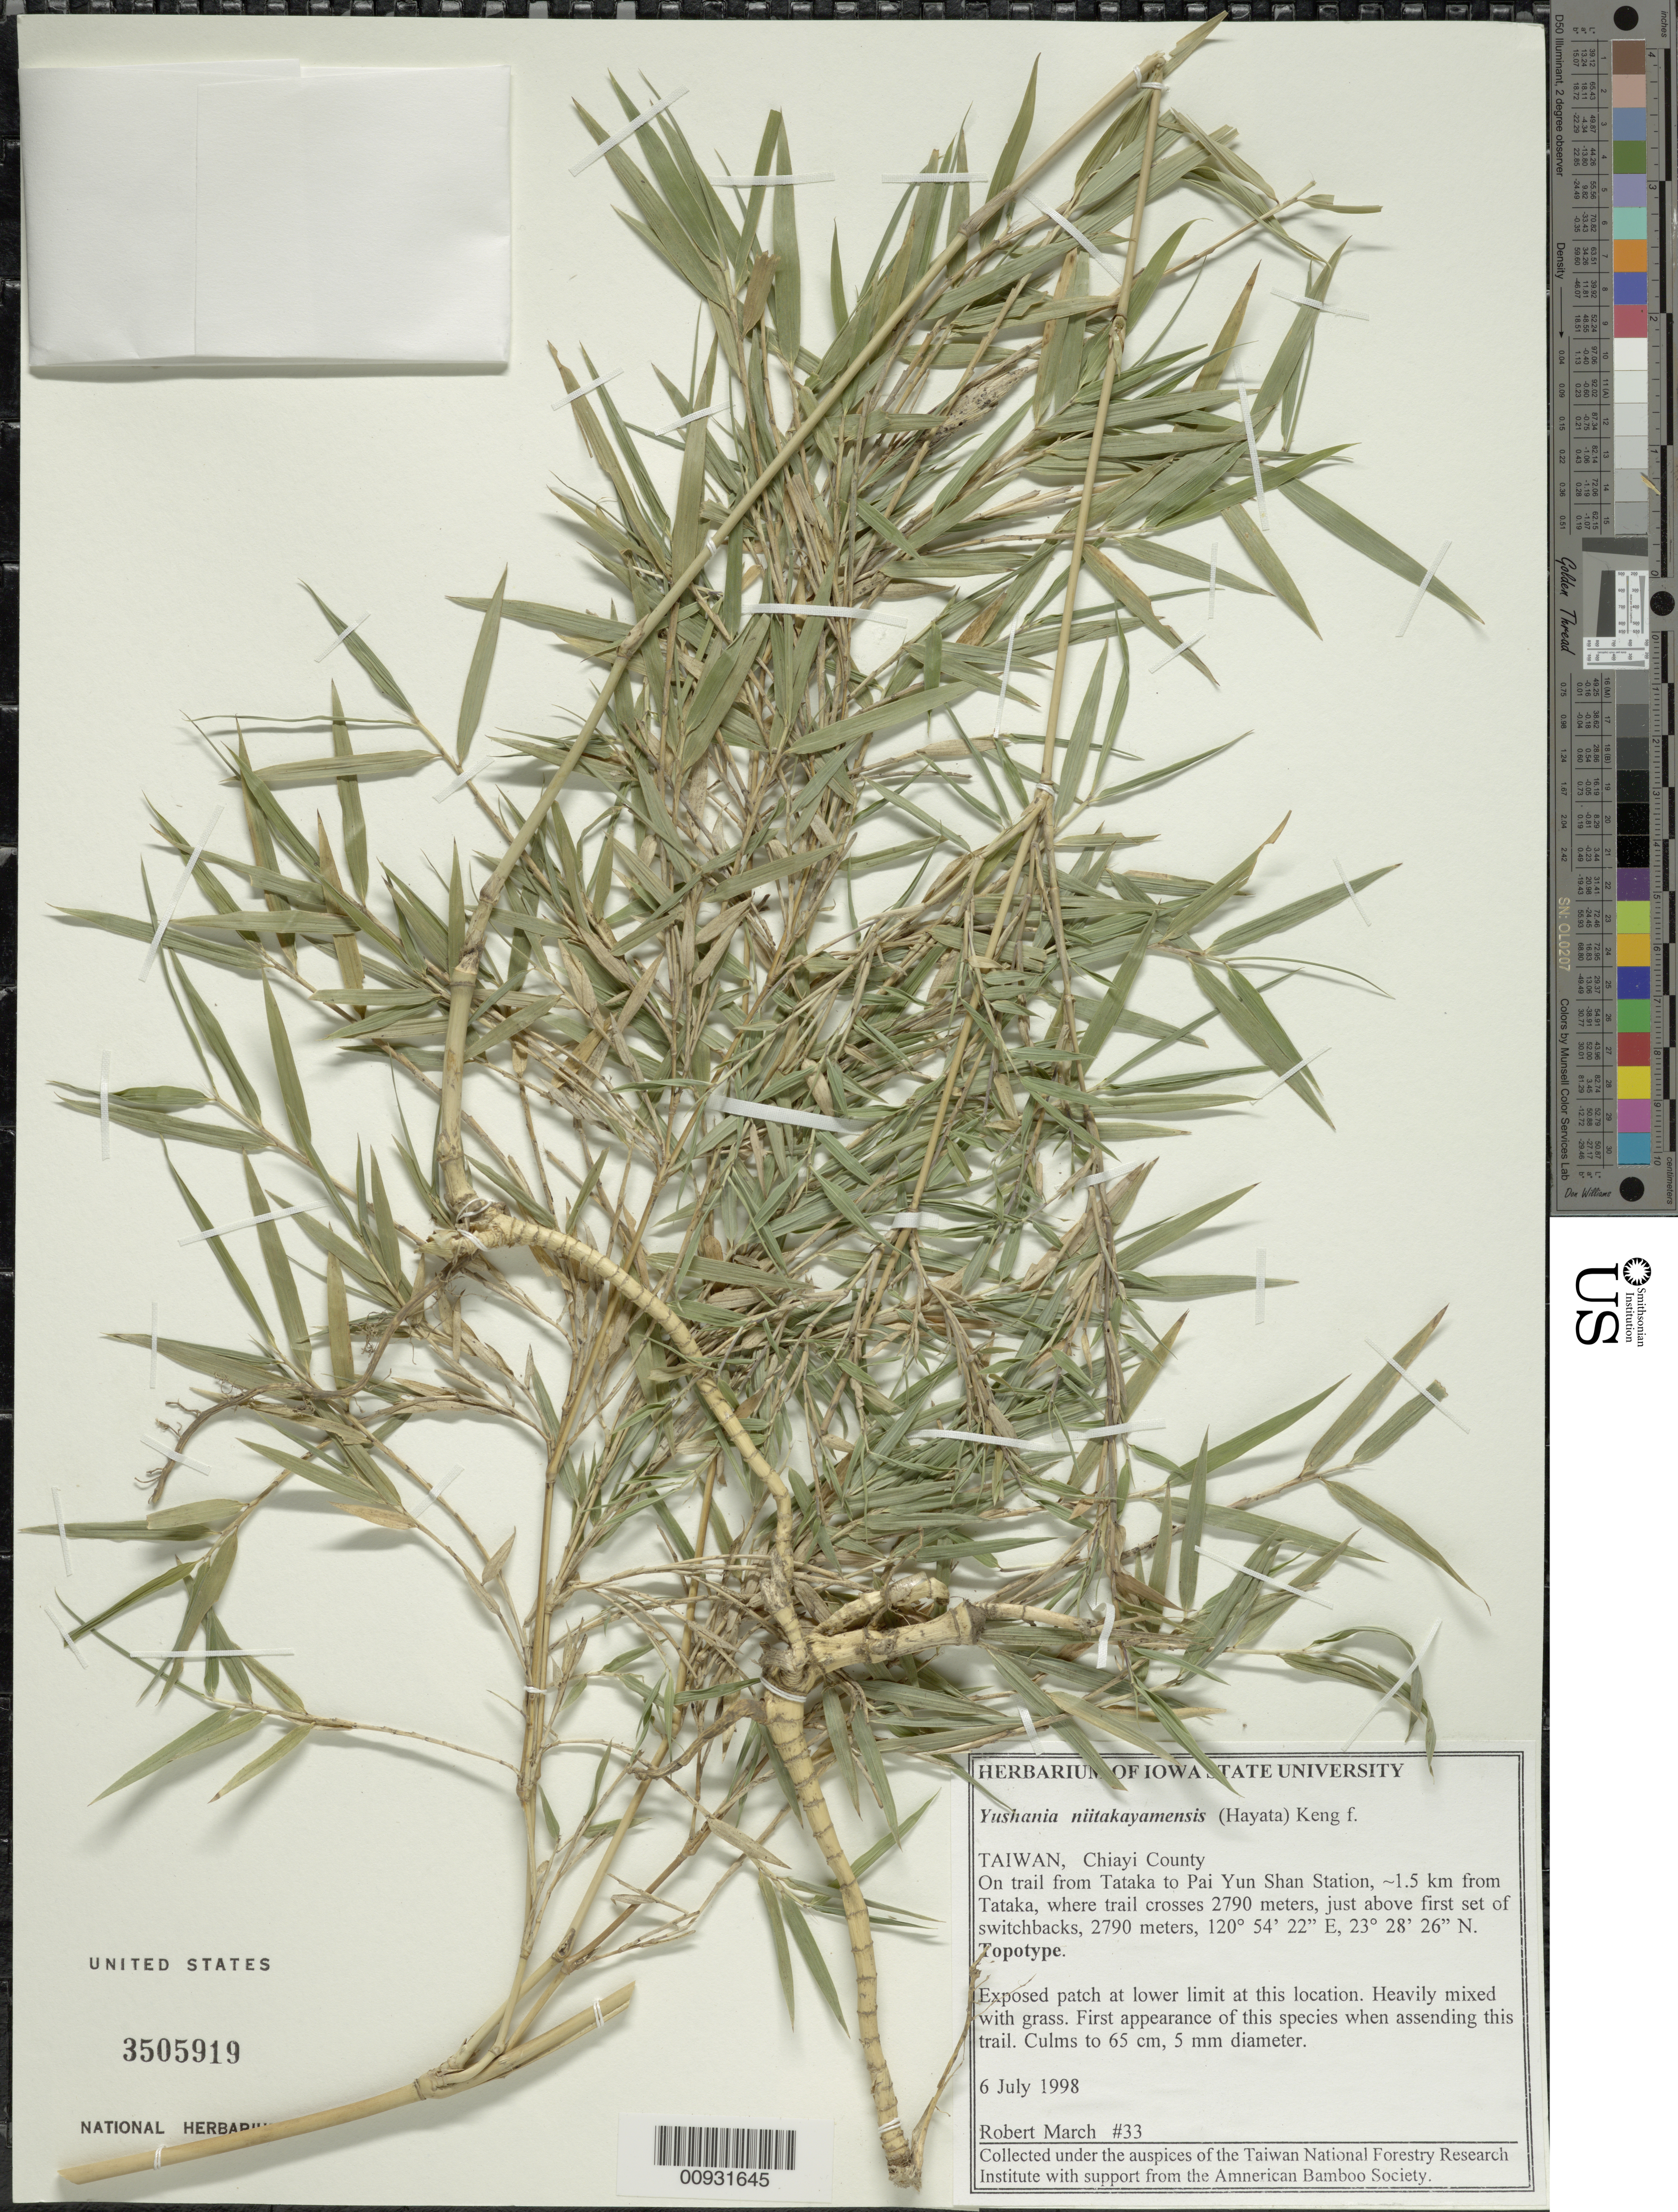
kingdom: Plantae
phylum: Tracheophyta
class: Liliopsida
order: Poales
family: Poaceae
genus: Yushania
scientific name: Yushania niitakayamensis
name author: (Hayata) Keng f.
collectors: R. March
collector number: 33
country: Taiwan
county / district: Chiayi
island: Taiwan [Formosa]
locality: From Tataka to Pai Yun Shan Station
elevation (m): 2790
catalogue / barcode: US 3505919